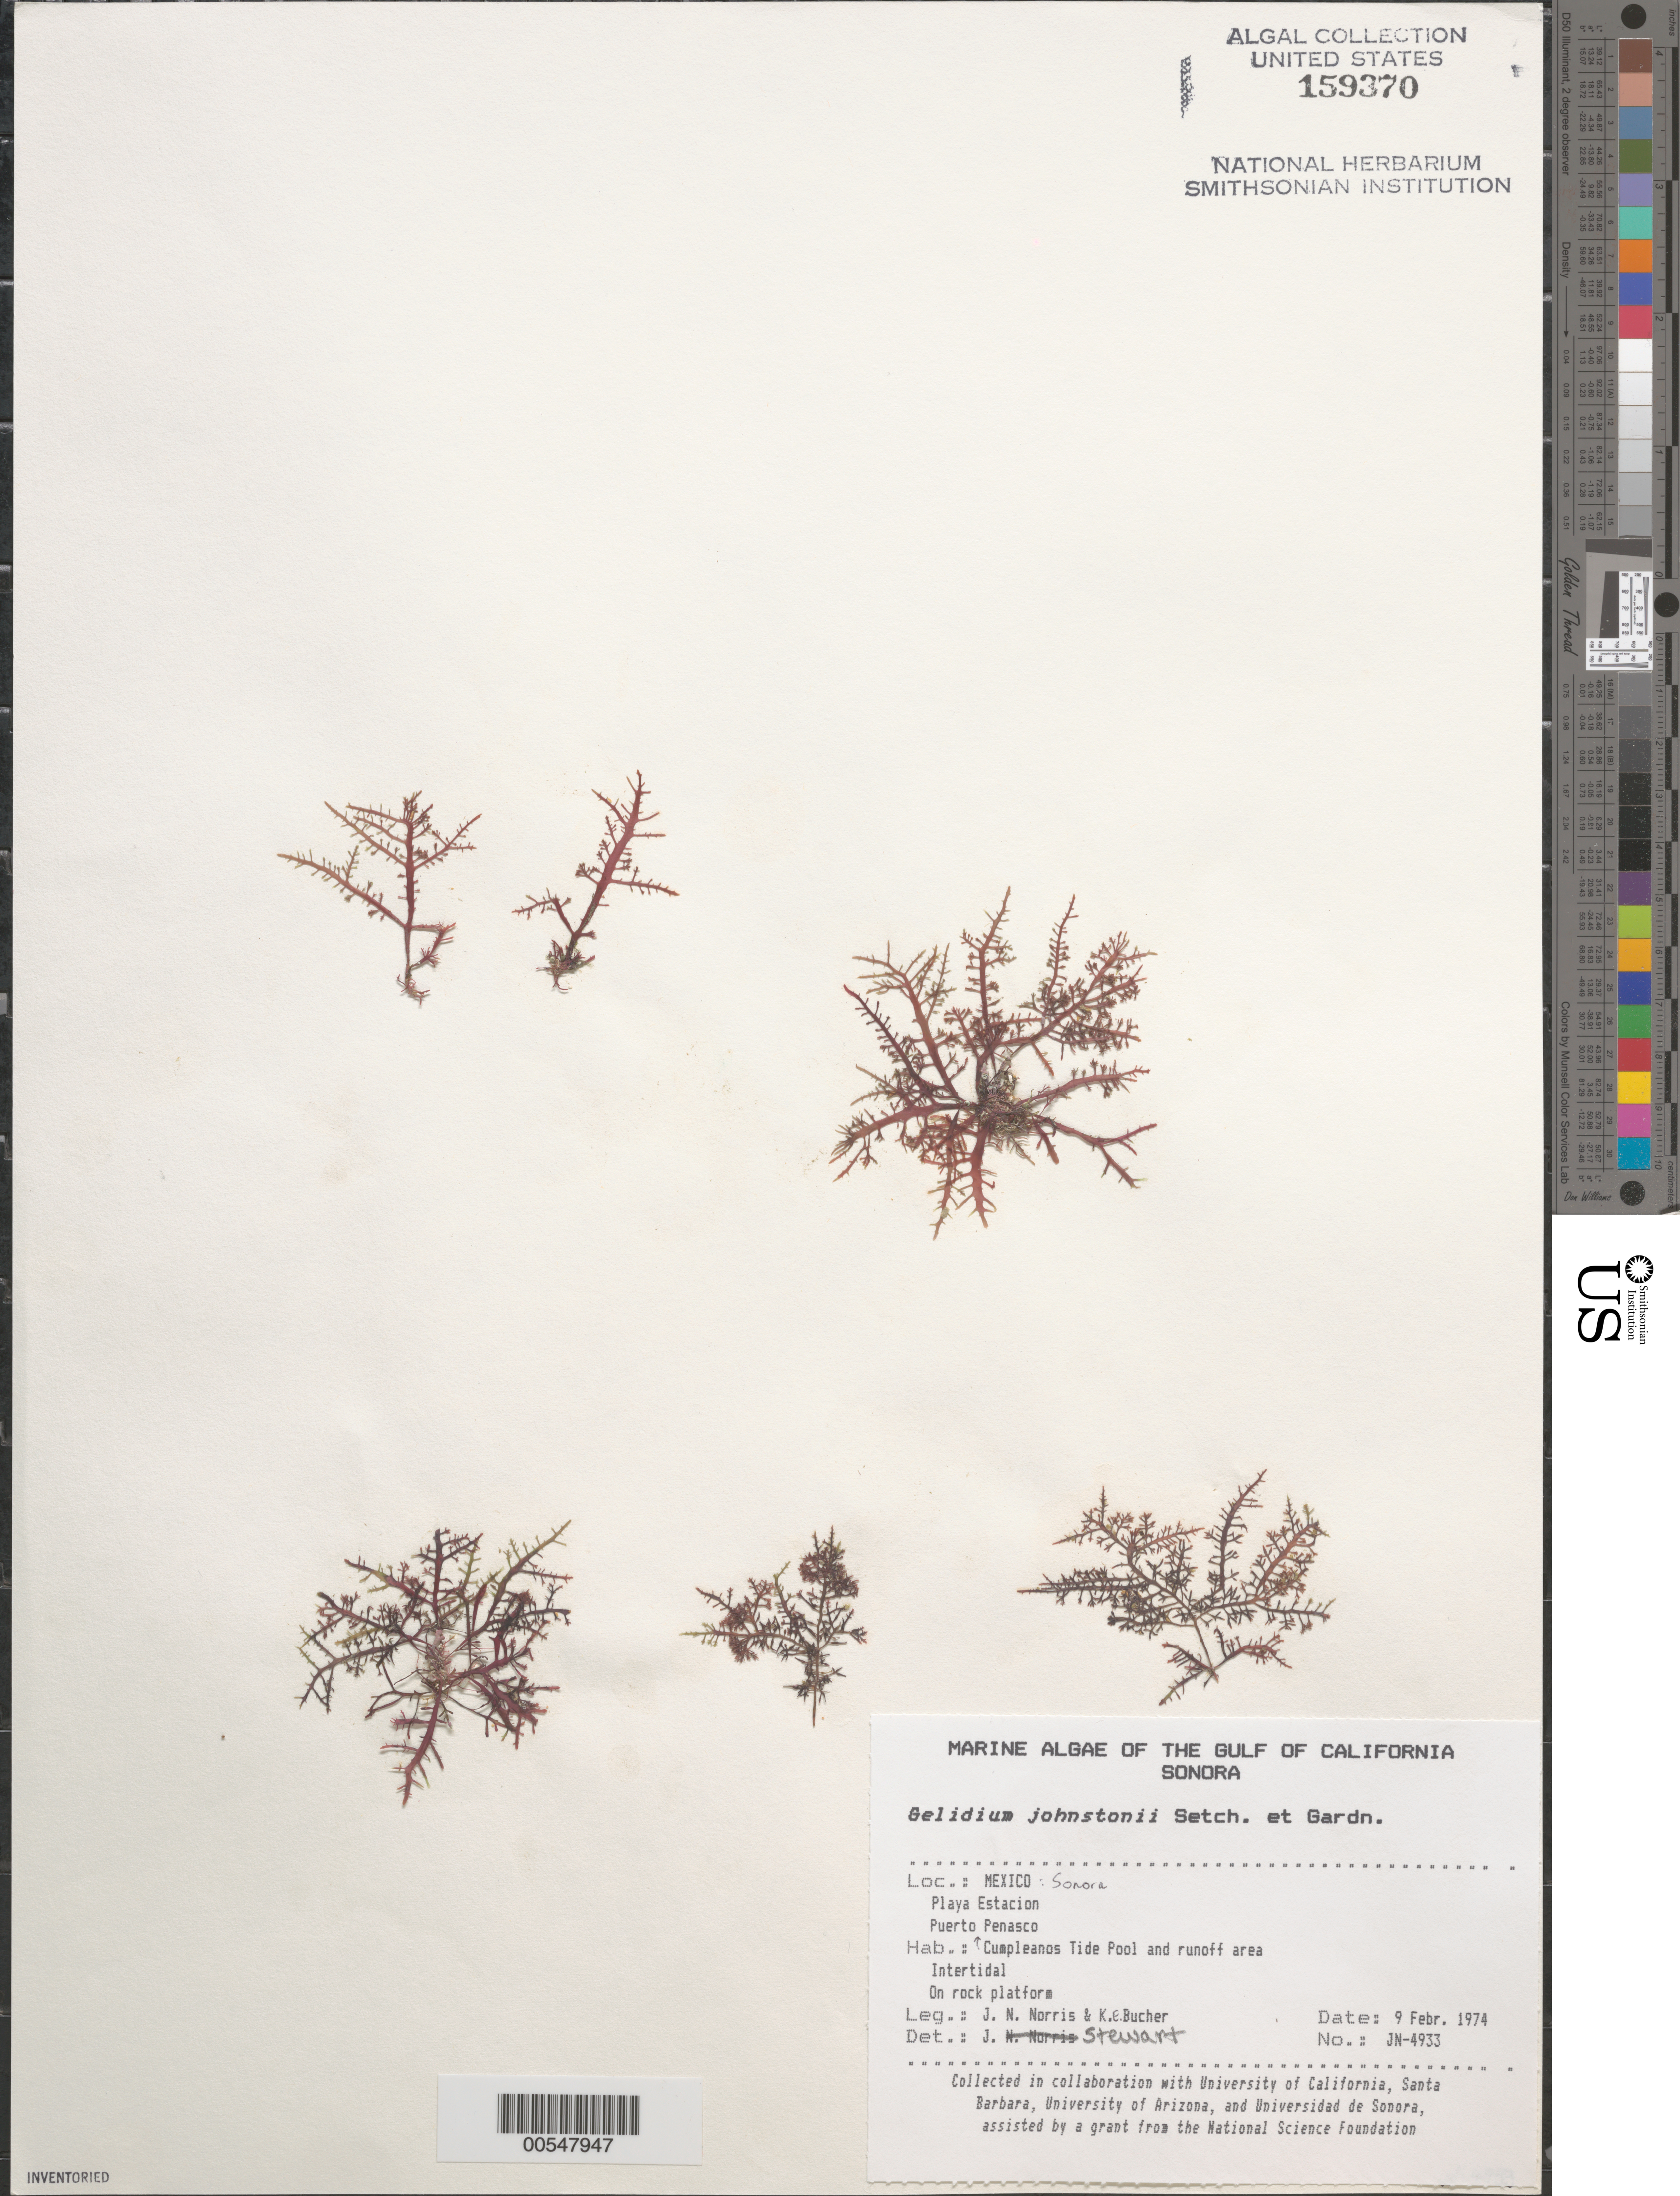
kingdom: Plantae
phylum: Rhodophyta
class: Florideophyceae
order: Gelidiales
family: Gelidiaceae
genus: Gelidium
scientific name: Gelidium johnstonii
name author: Setchell & N.L. Gardner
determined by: Stewart, J.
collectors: J. N. Norris & K. E. Bucher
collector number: JN-4933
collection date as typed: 09 Feb 1974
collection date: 1974-02-09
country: Mexico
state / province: Sonora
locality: Playa Estacion, Puerto Penasco, Cumpleanos tide pool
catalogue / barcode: US 159370